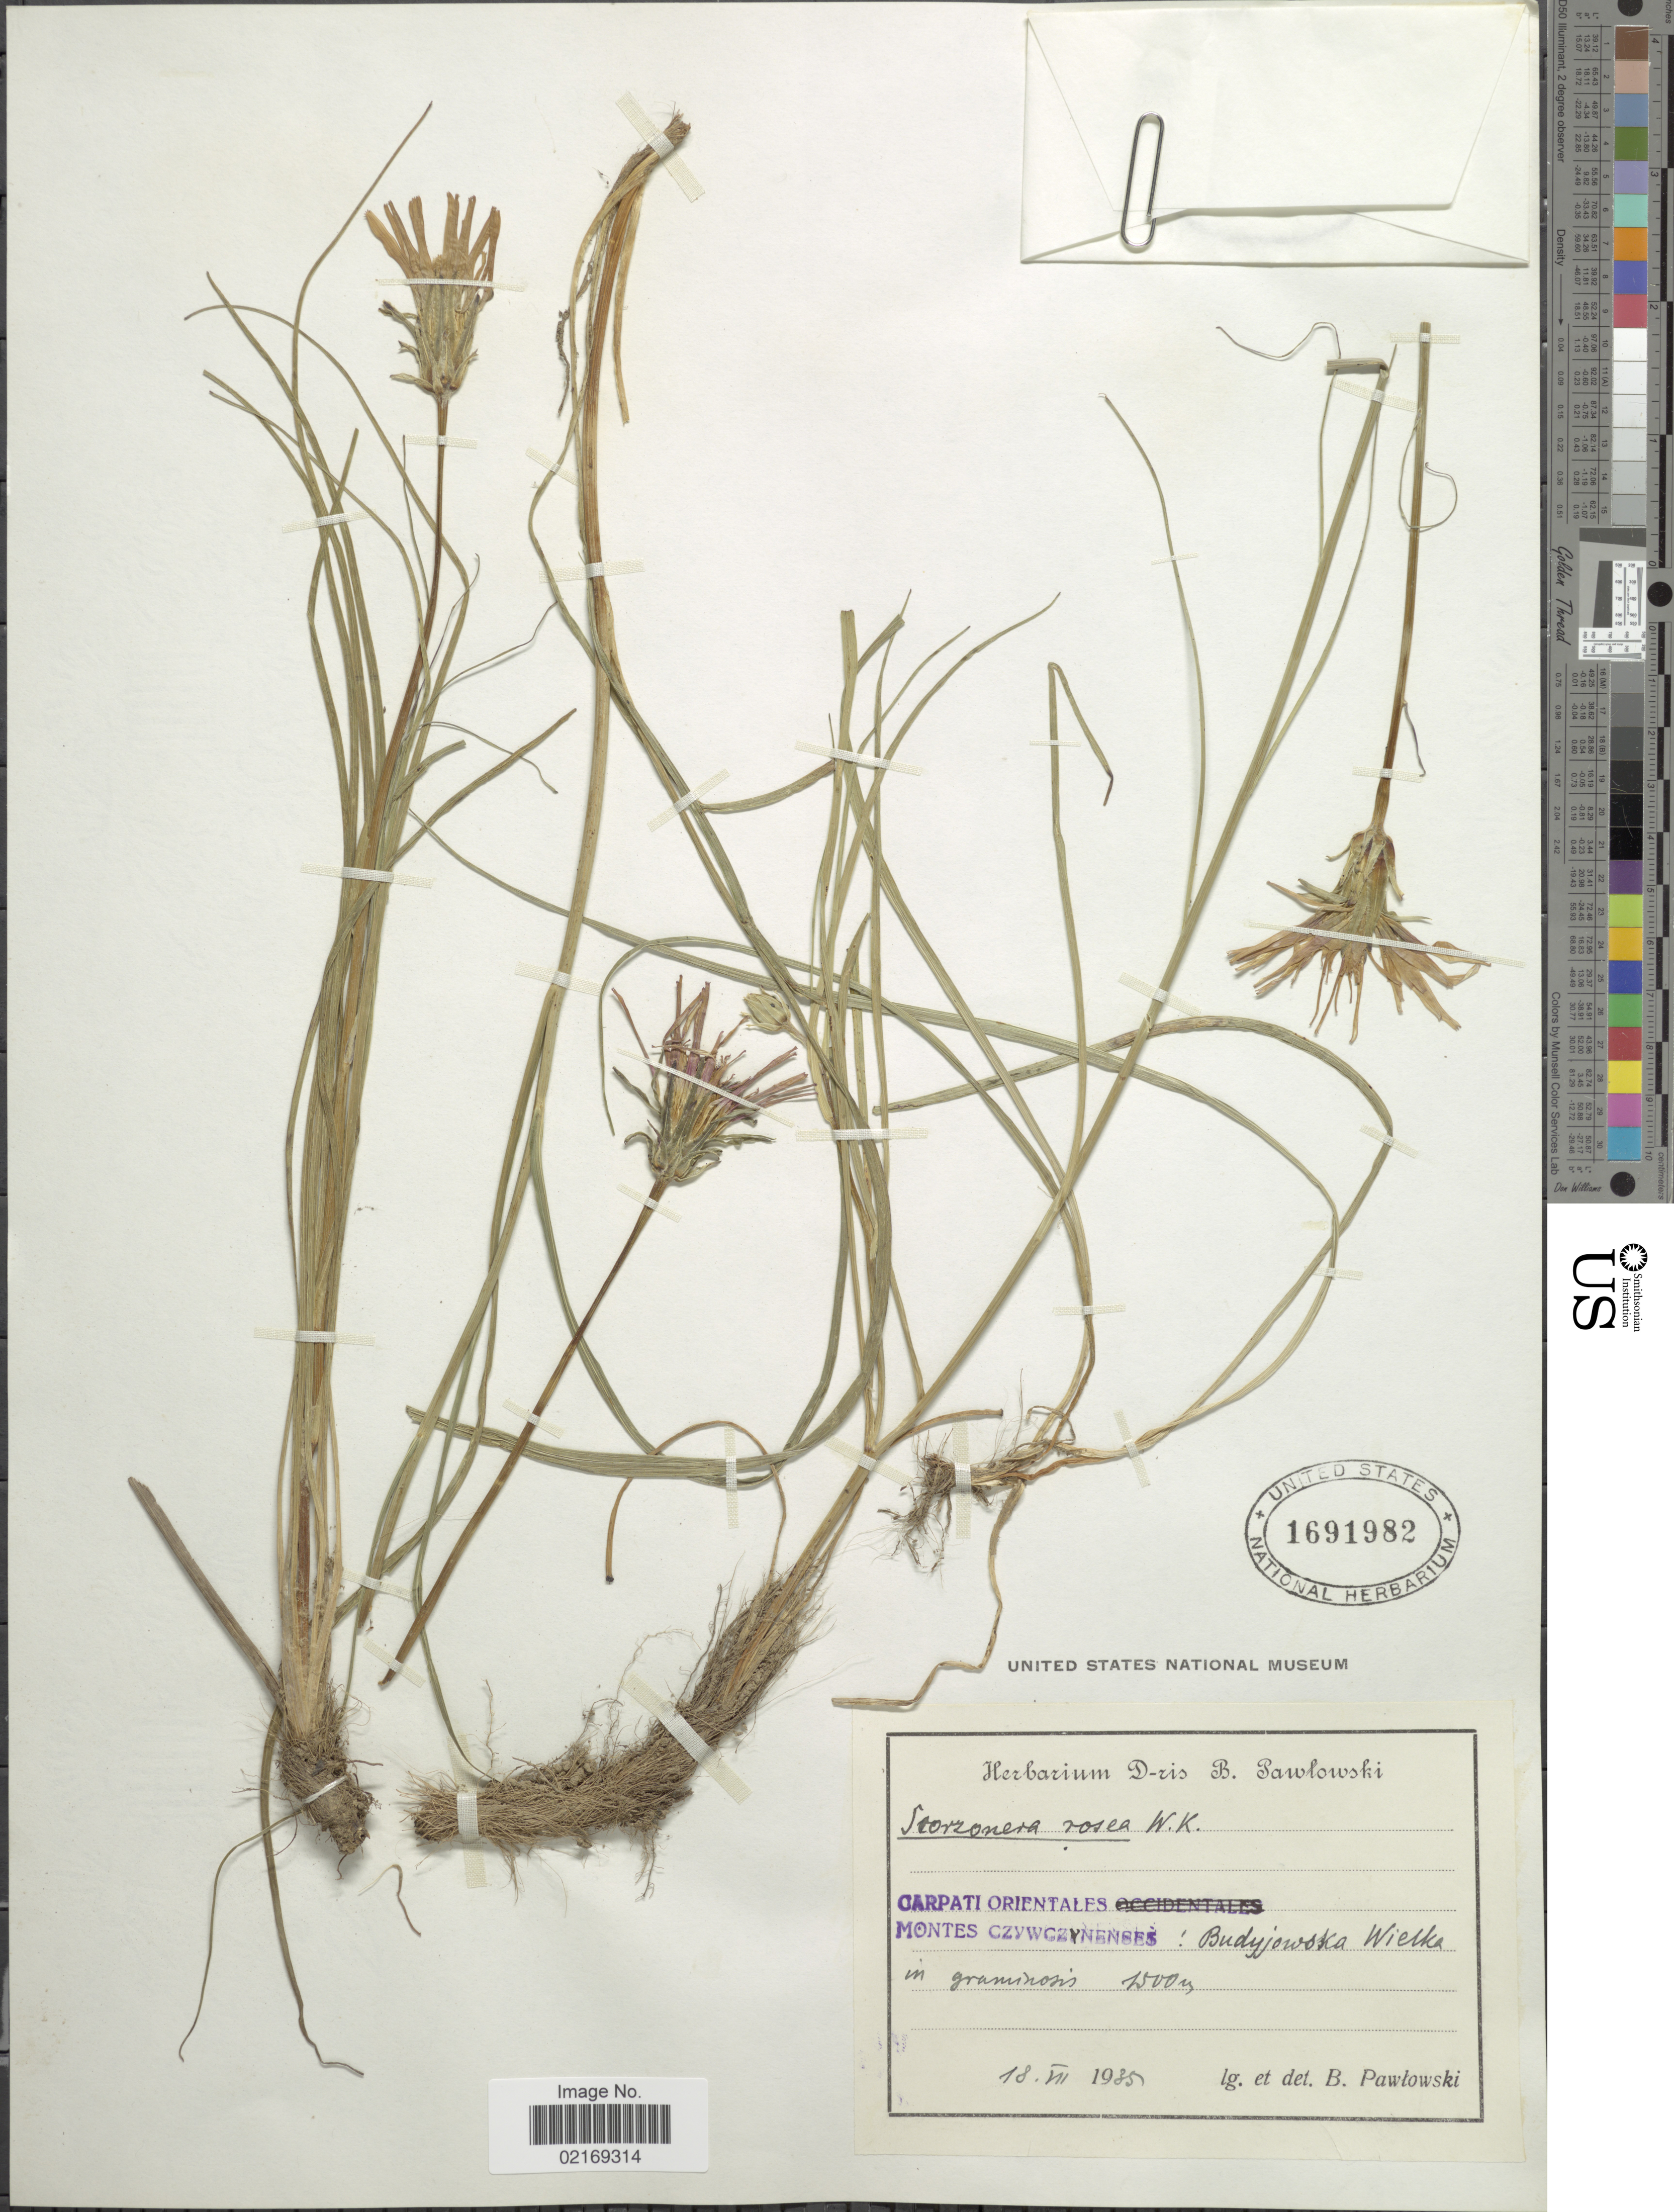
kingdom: Plantae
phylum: Tracheophyta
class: Magnoliopsida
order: Asterales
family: Asteraceae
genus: Podospermum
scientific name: Podospermum roseum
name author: (Waldst. & Kit.) Gemeinholzer & Greuter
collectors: B. Pawlowski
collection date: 1935-07-18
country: Poland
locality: Carpato orientales, Montes Czywczynenses: Budyjowska Wielka in graminosis. [interpreted]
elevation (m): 1500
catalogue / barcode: US 1691982